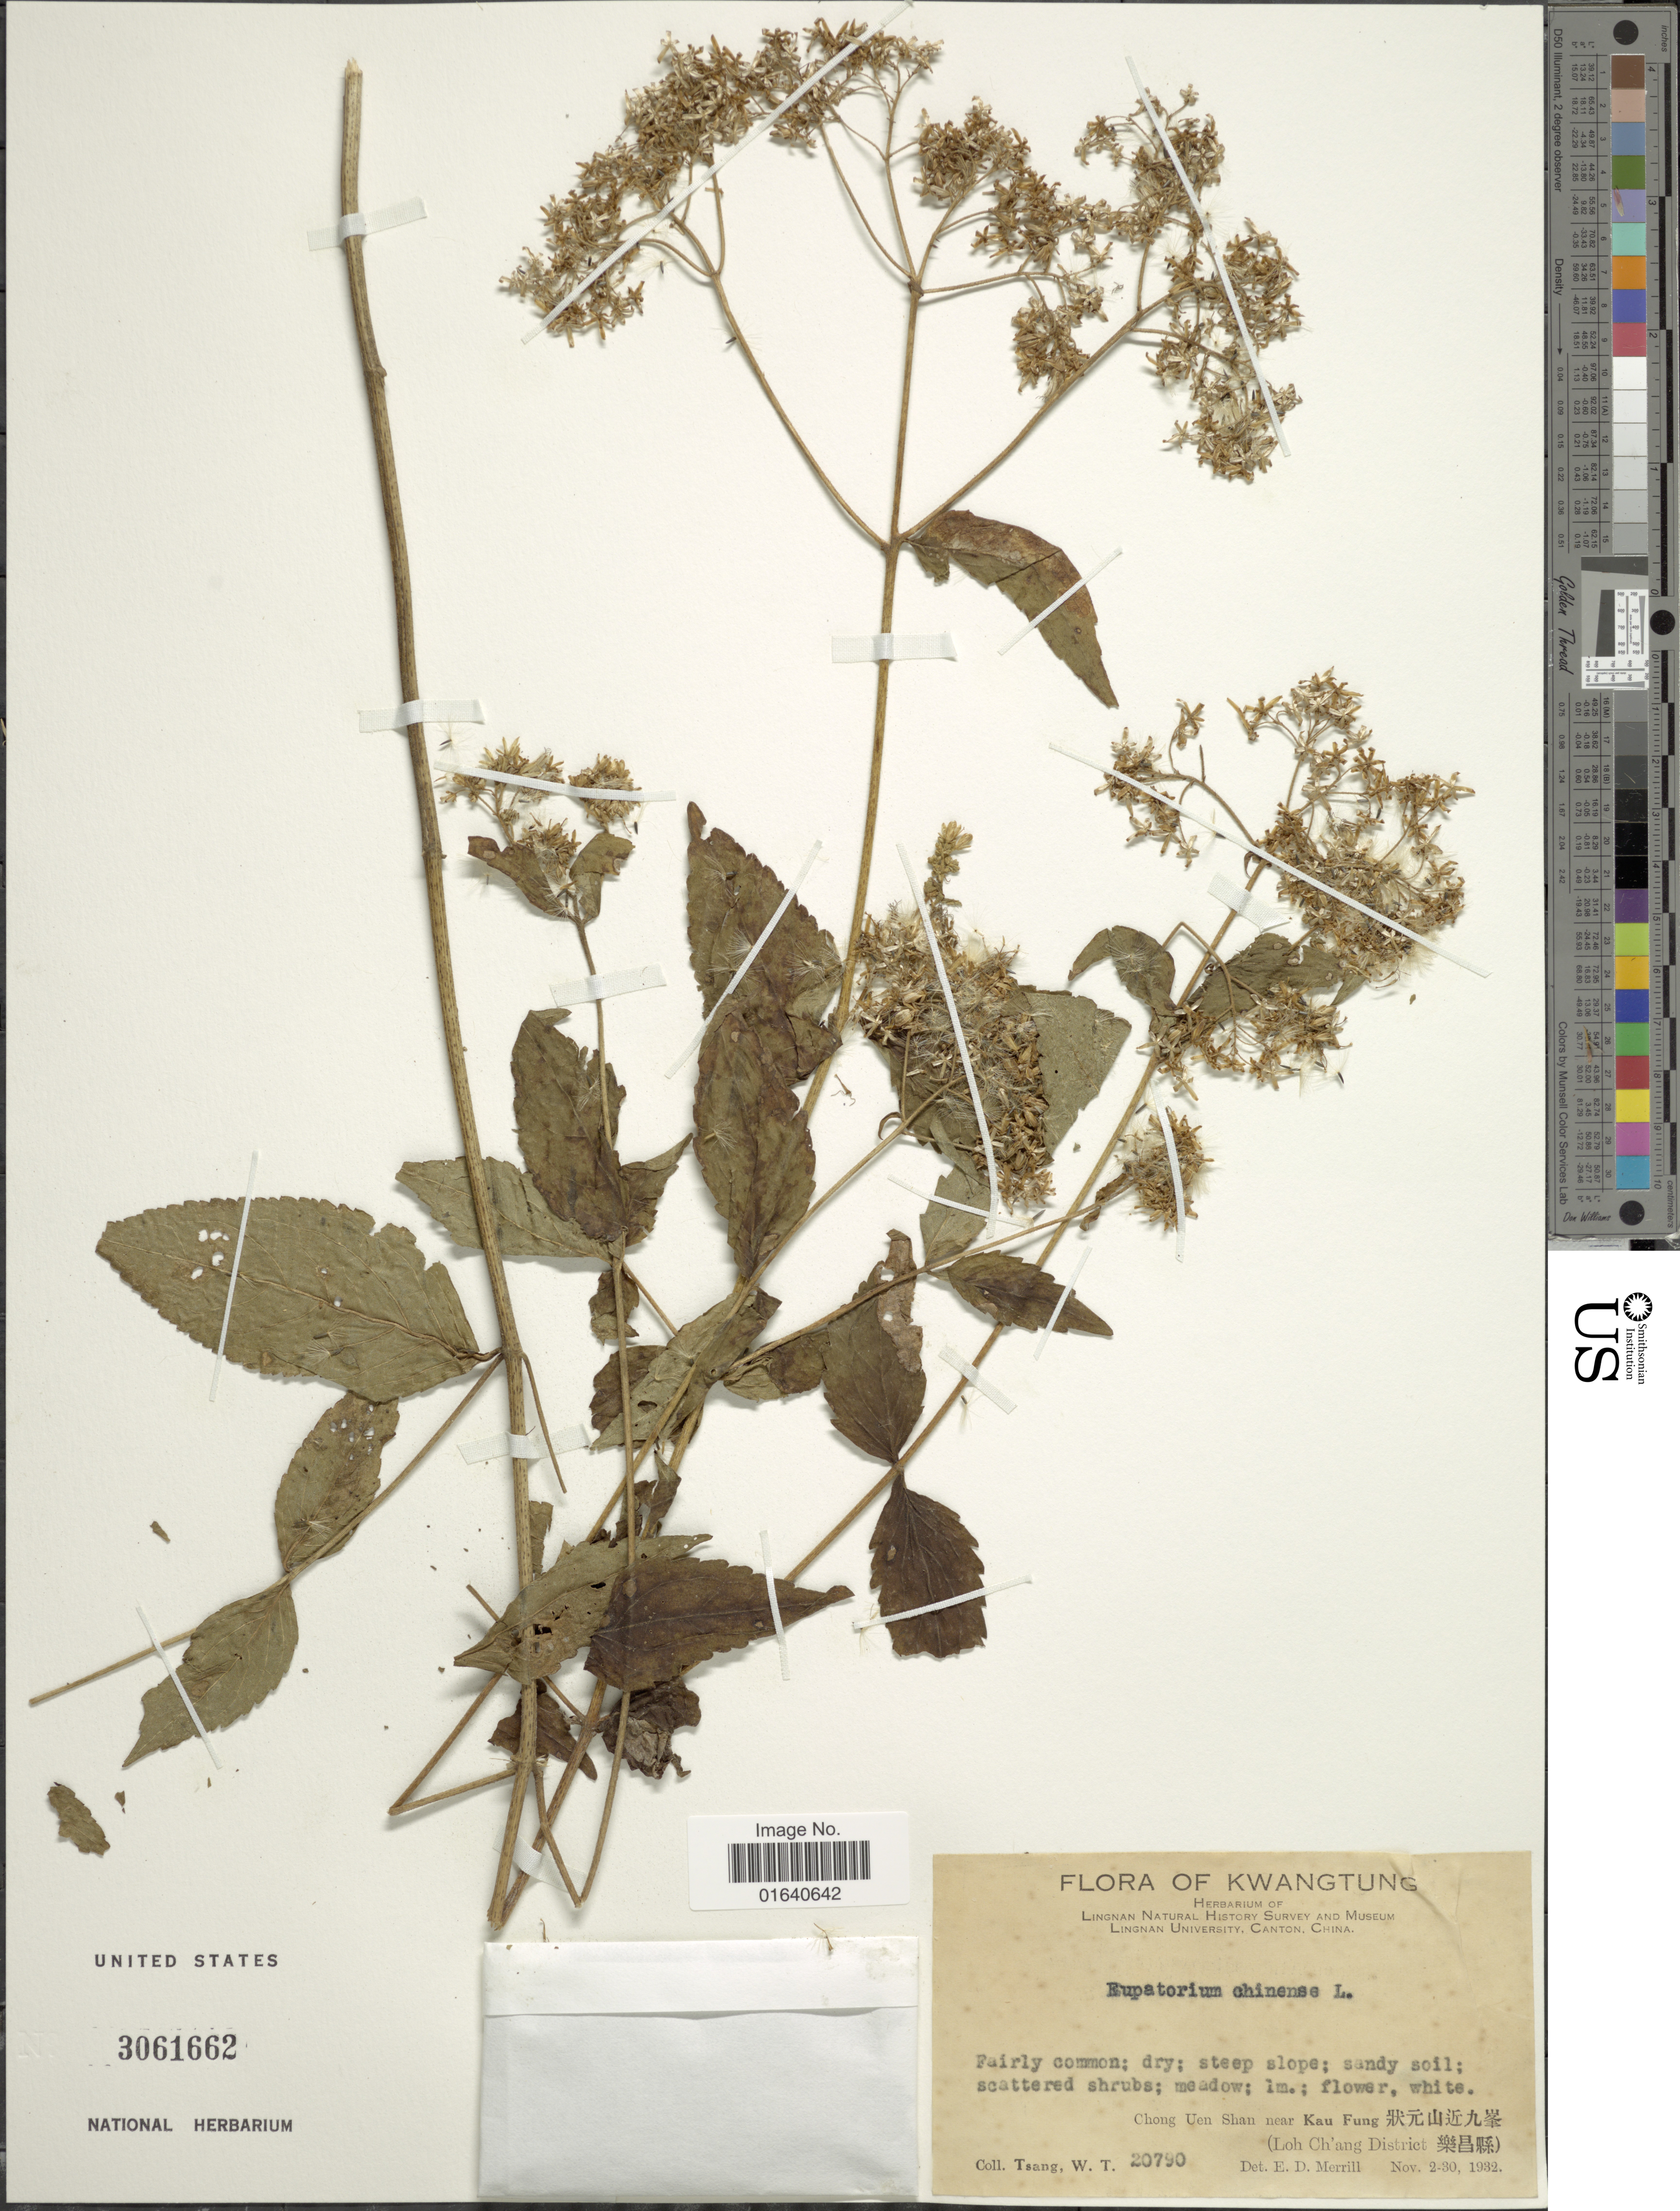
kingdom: Plantae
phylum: Tracheophyta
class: Magnoliopsida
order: Asterales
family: Asteraceae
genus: Eupatorium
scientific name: Eupatorium chinense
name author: L.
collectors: W. T. Tsang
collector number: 20790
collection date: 1932-11-02/1932-11-30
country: China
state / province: Guangdong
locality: Kwatung,Ching Uen Shan near Kau Fung (Loh Ch'ang District)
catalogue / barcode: US 3061662